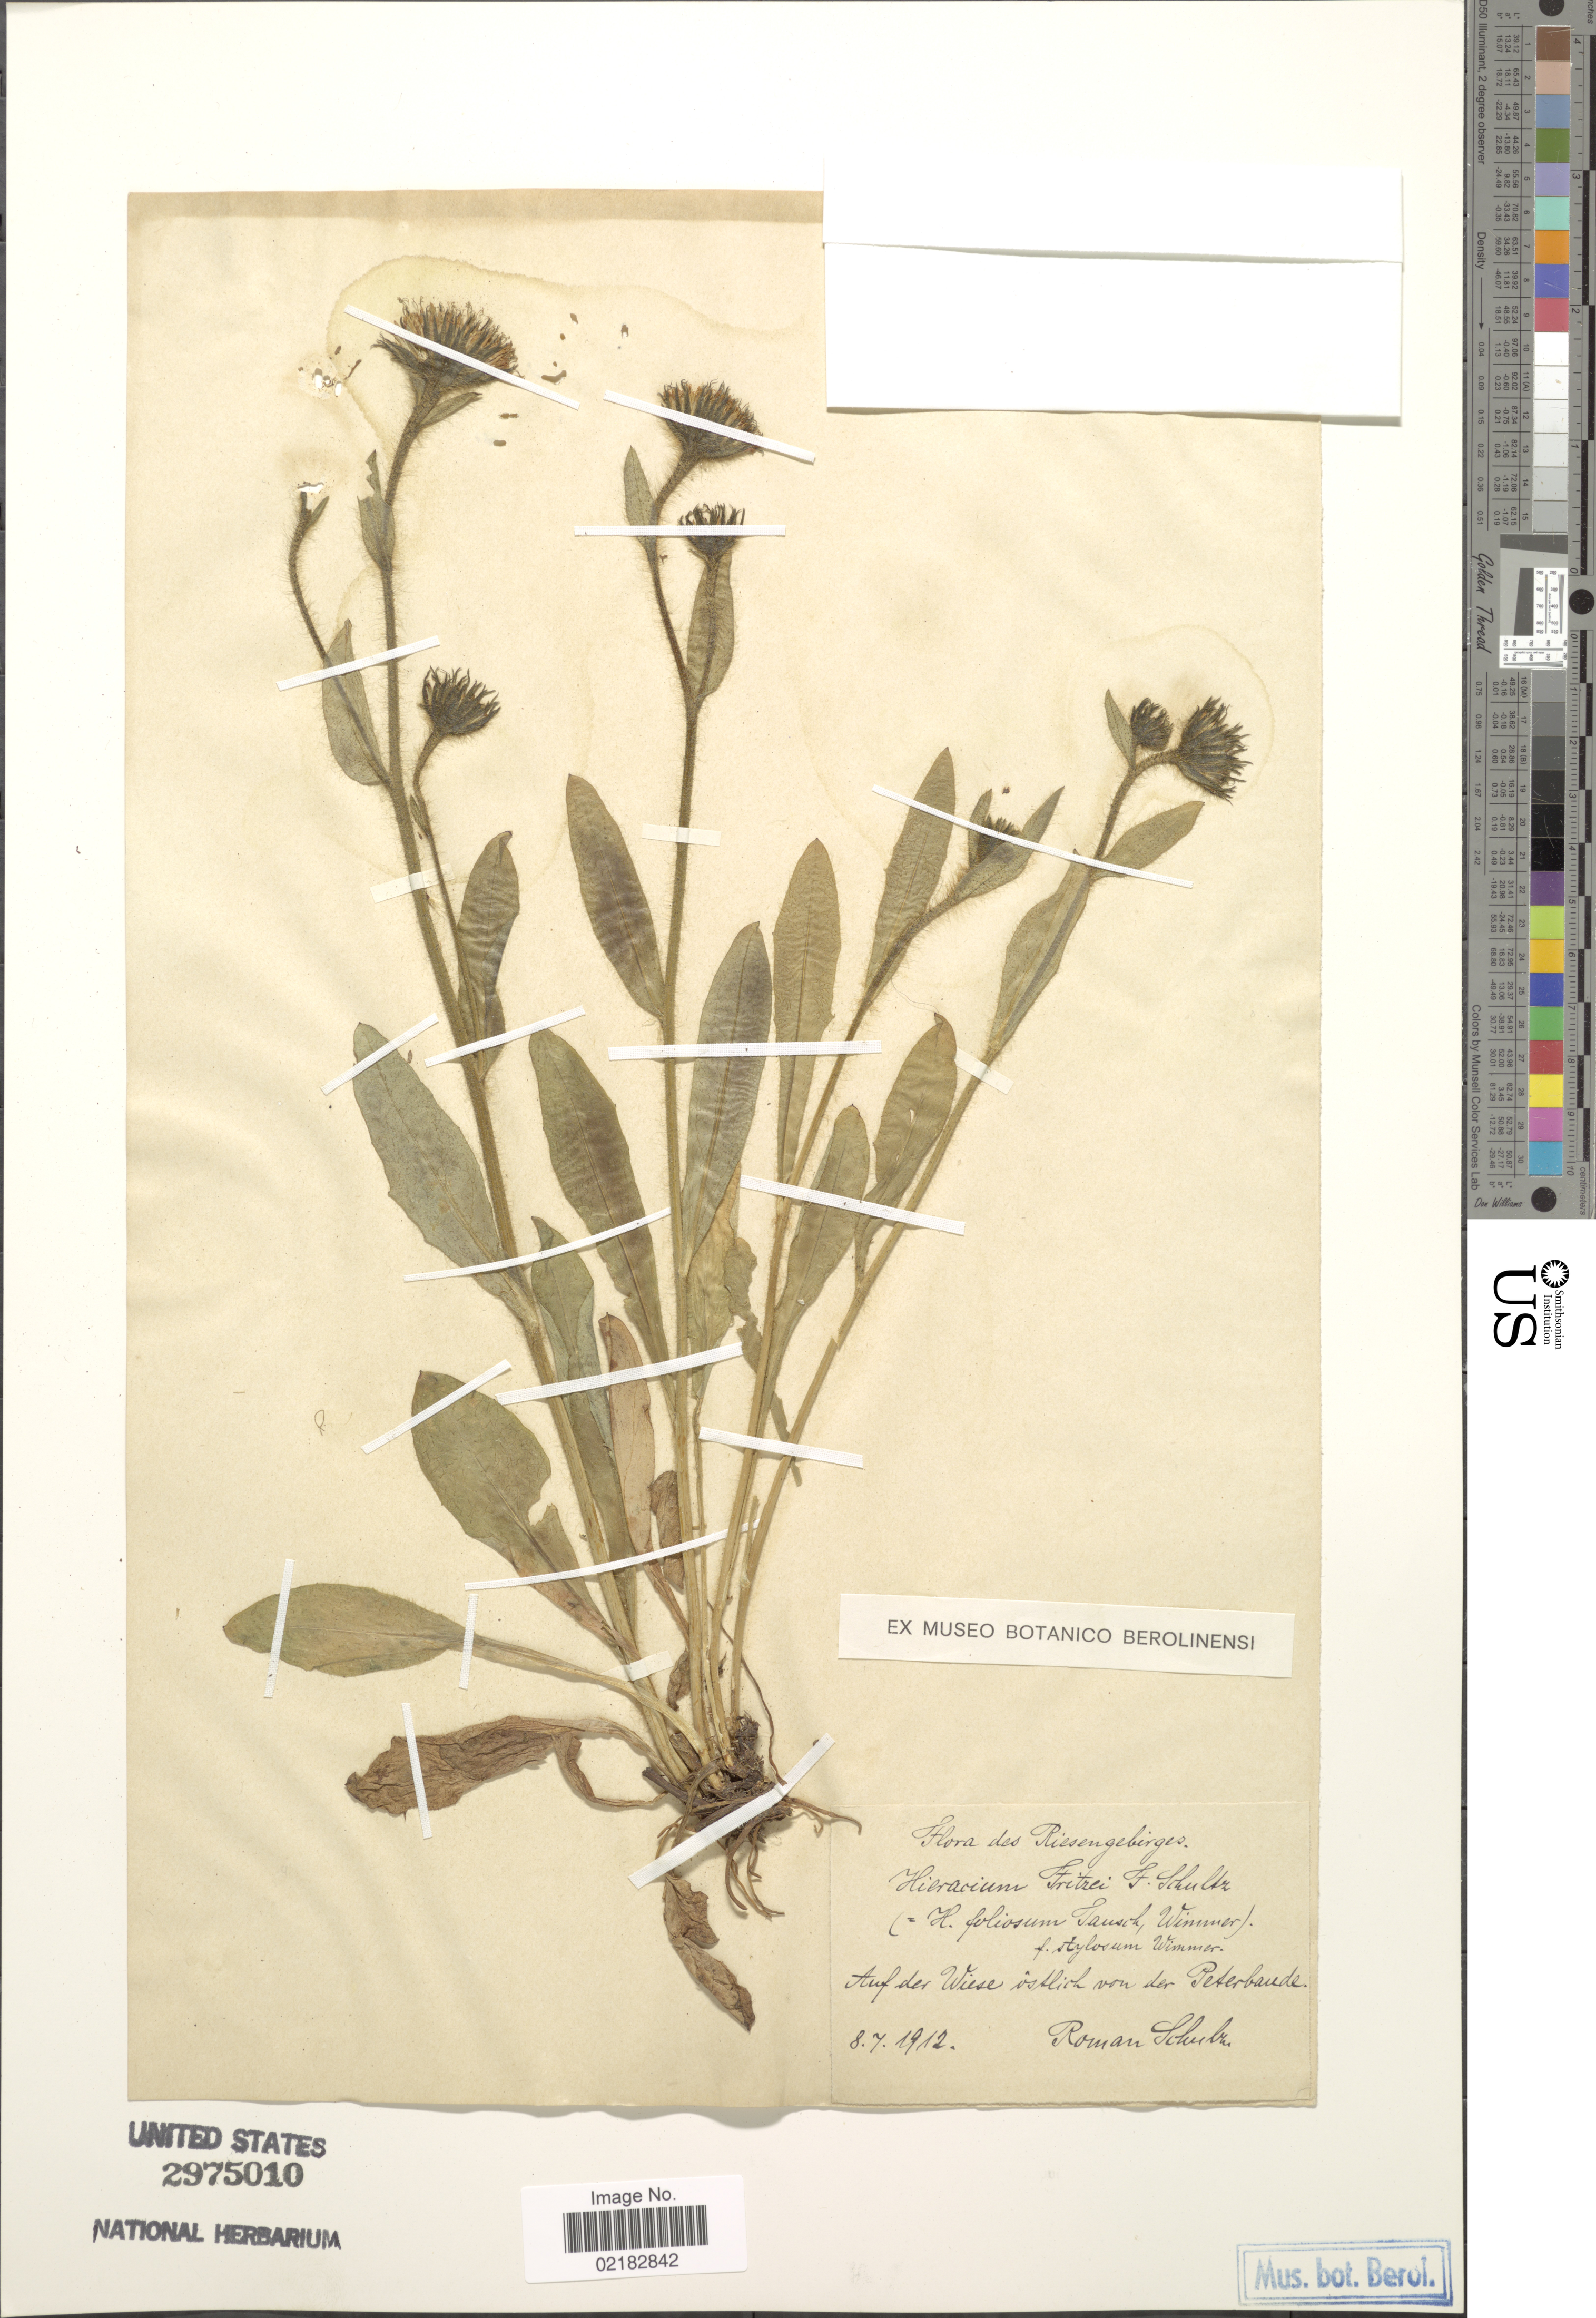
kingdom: Plantae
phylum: Tracheophyta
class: Magnoliopsida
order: Asterales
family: Asteraceae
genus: Hieracium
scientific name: Hieracium fritzei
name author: F.W. Schultz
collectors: R. Schulz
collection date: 1912-07-08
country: Czechia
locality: Riesengebirges, Auf der Wiese ostlick [interpreted] von der Peterbaude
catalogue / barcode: US 2975010